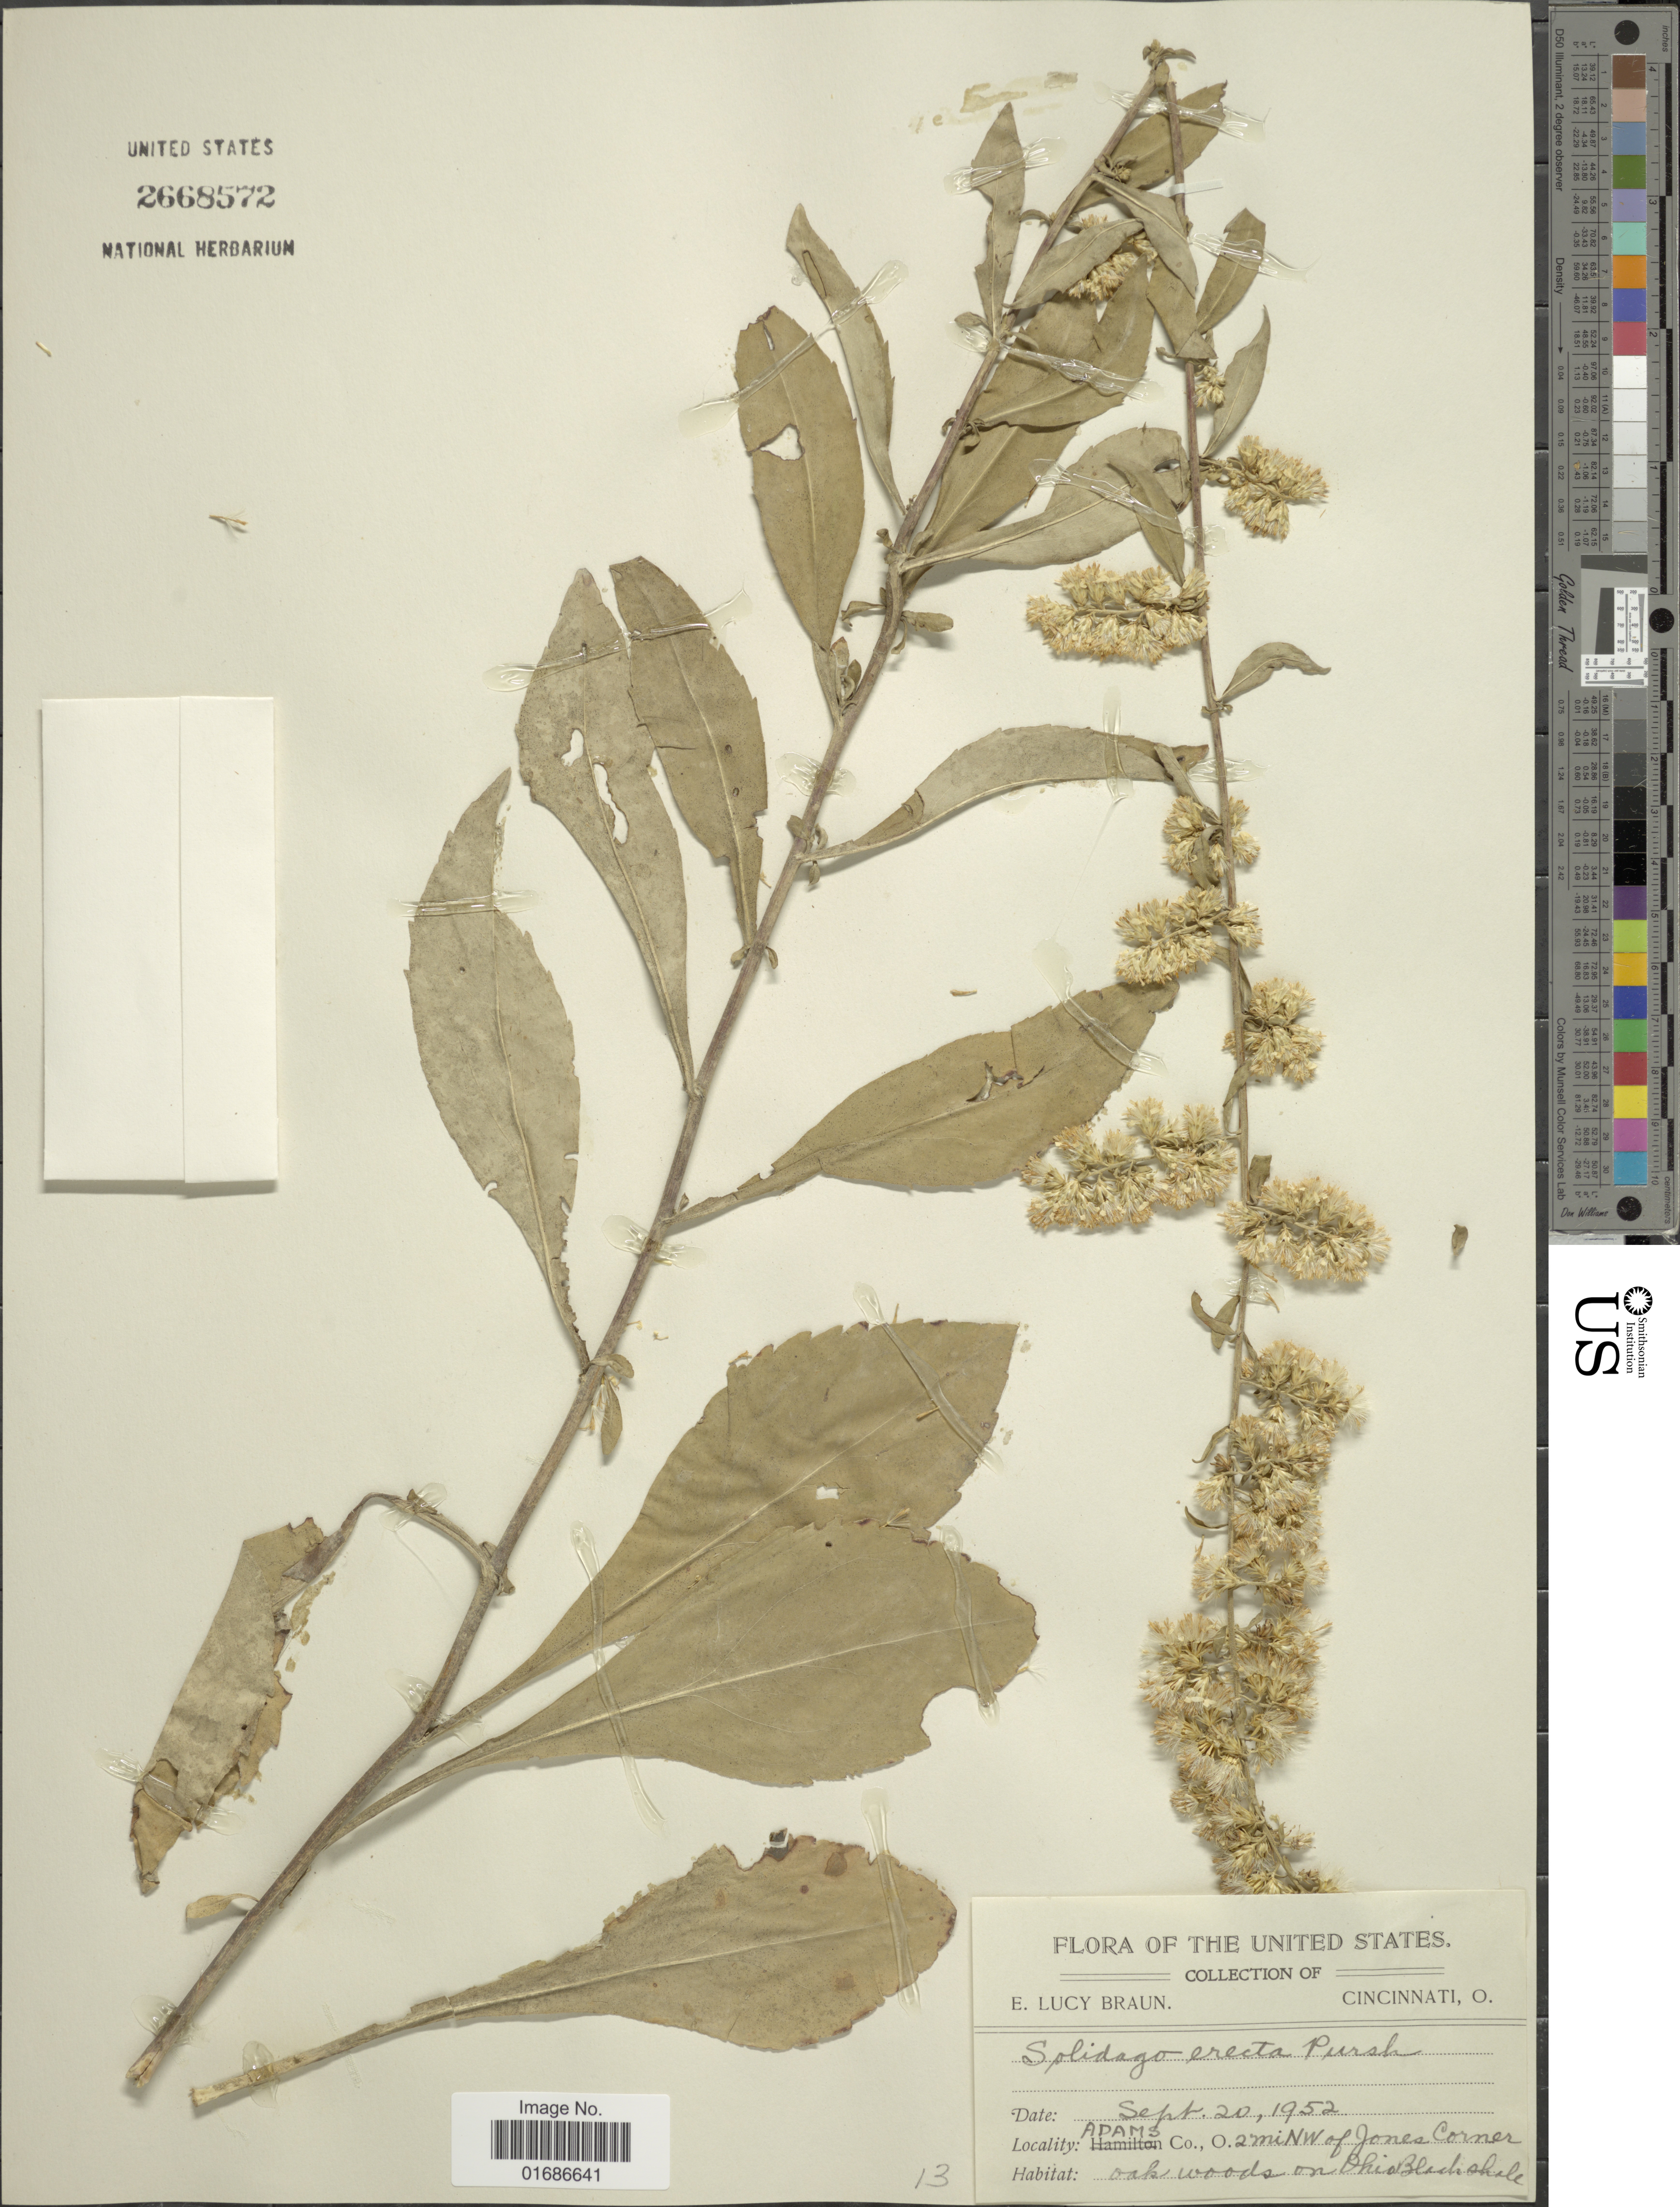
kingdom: Plantae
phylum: Tracheophyta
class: Magnoliopsida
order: Asterales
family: Asteraceae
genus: Solidago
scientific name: Solidago erecta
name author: Pursh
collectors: E. L. Braun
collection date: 1952-09-20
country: United States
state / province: Ohio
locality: Adams Co., O. 2 mi NW of Jones Corner oak woods on Ohio Black shale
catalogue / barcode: US 2668572